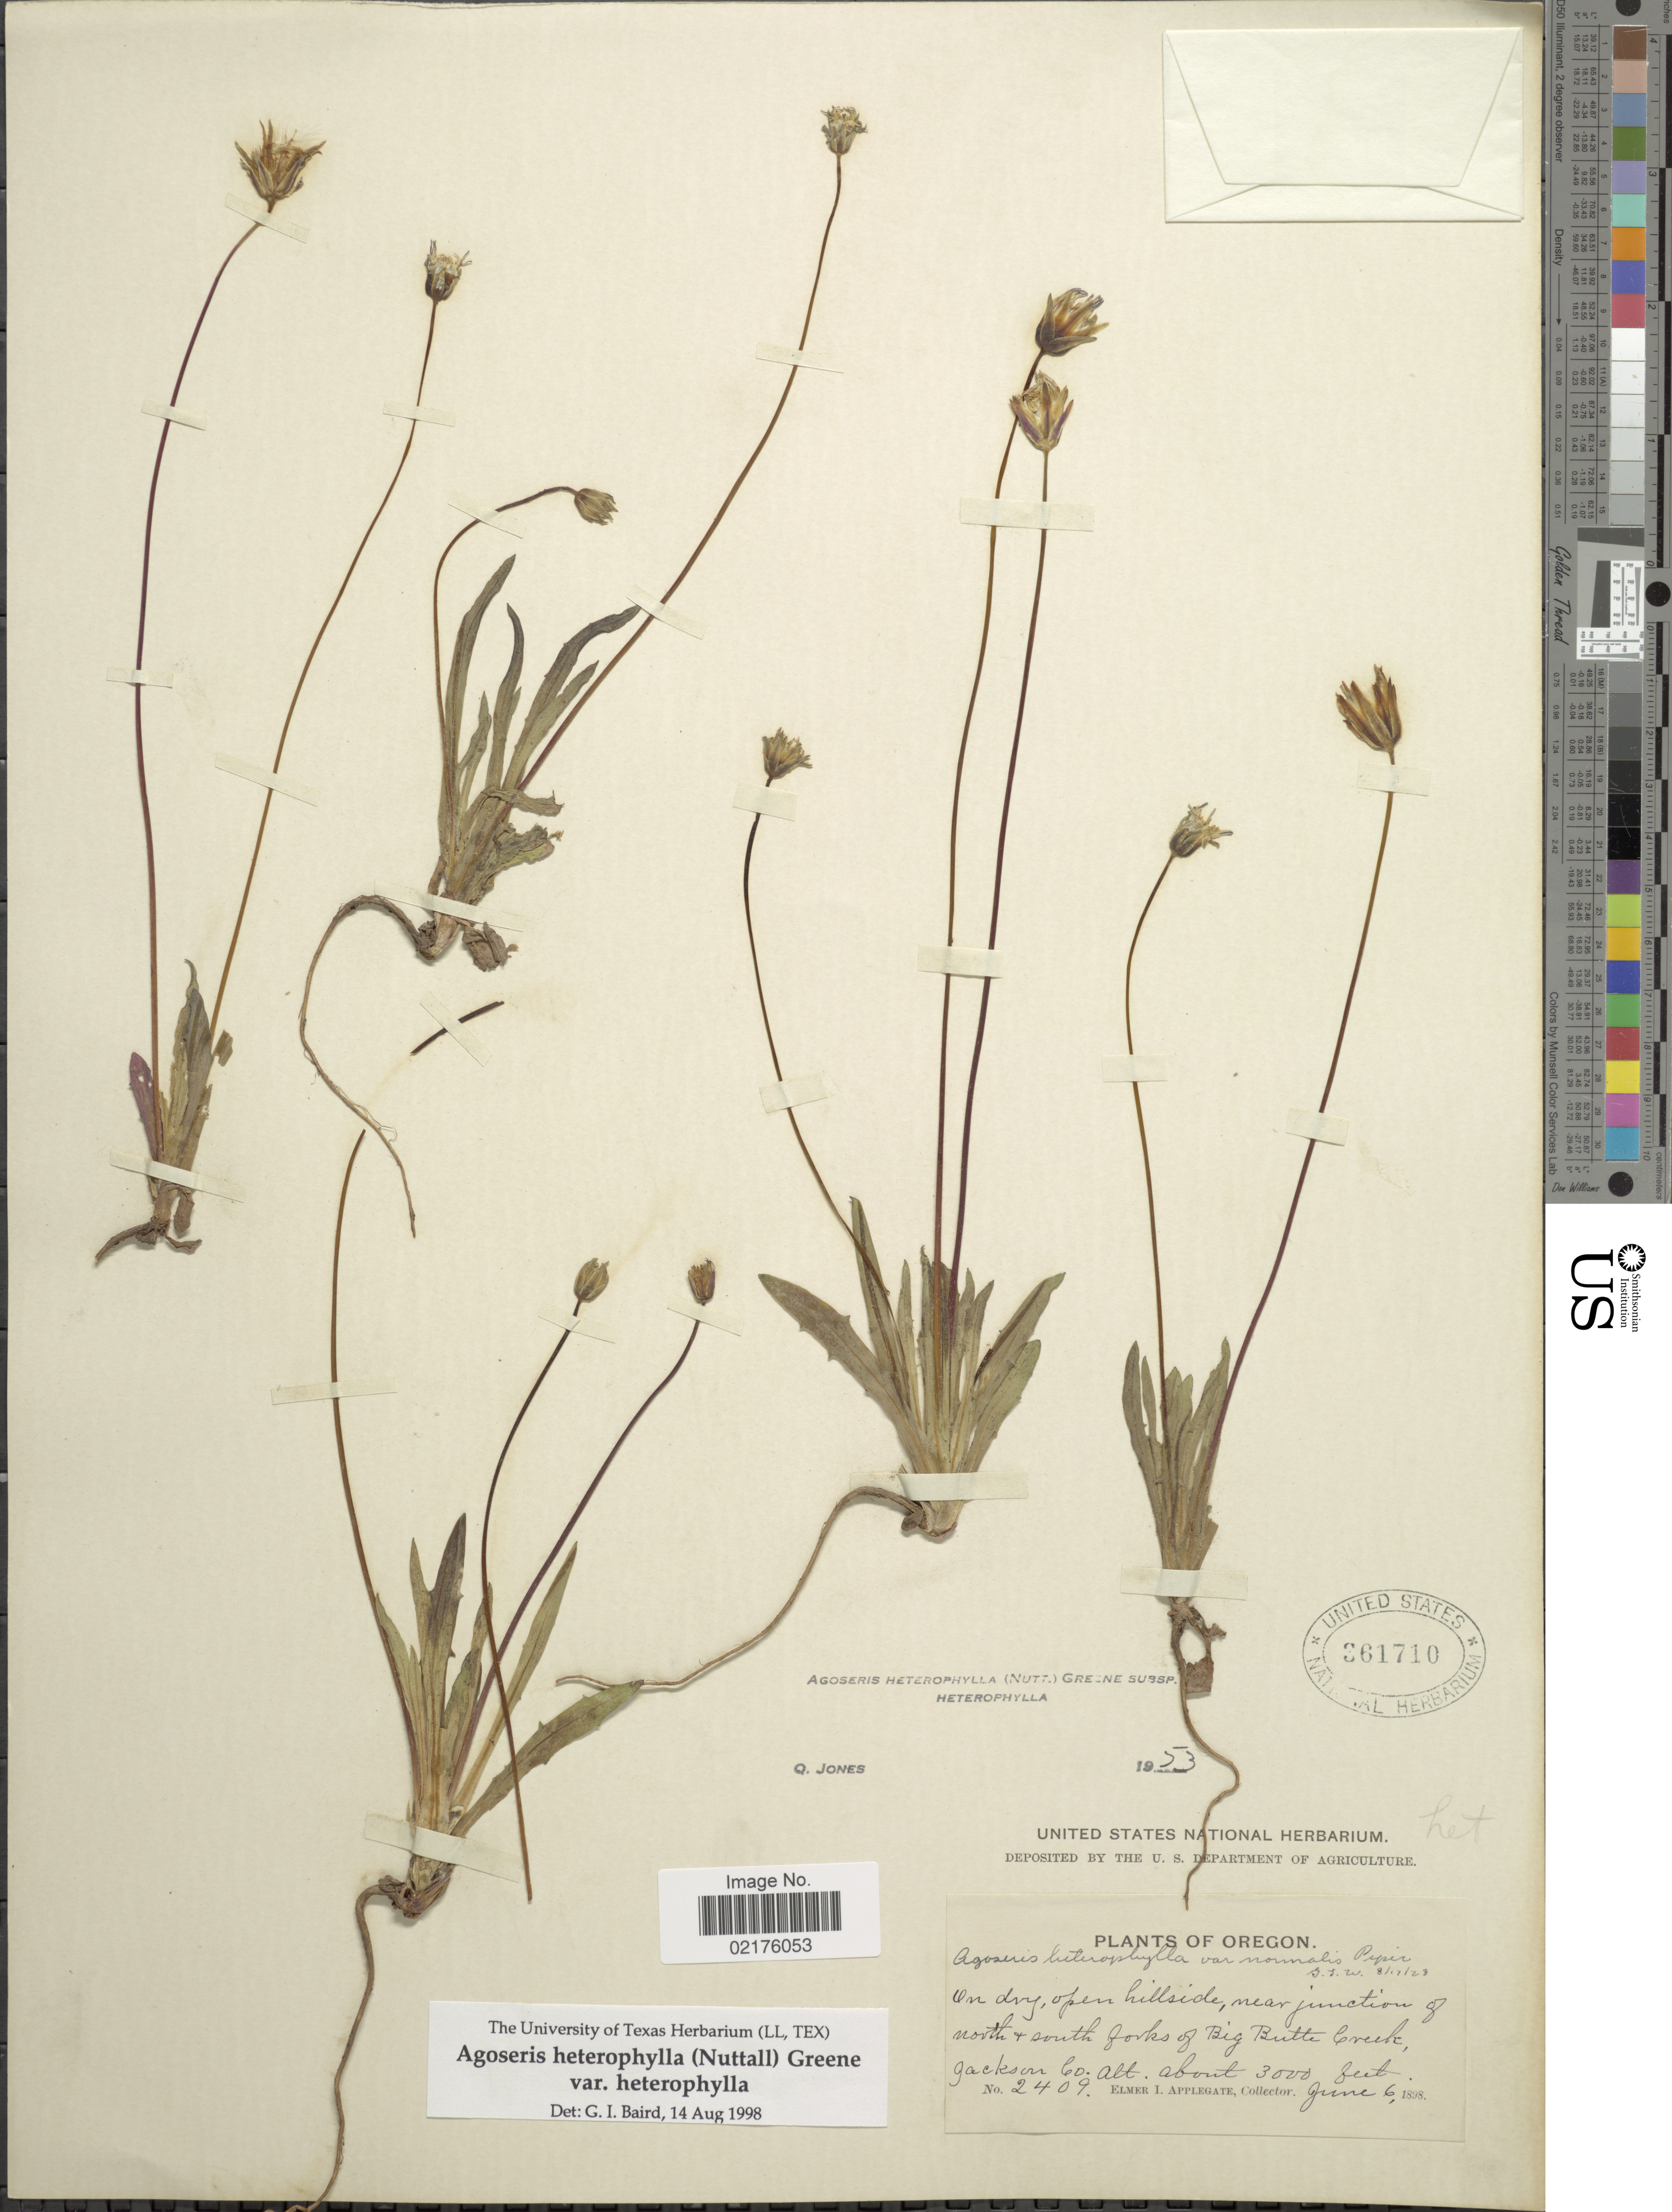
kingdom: Plantae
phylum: Tracheophyta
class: Magnoliopsida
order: Asterales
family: Asteraceae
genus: Agoseris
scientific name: Agoseris heterophylla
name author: (Nutt.) Greene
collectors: E. I. Applegate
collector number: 2409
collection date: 1898-06-06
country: United States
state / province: Oregon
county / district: Jackson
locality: Open hillside, near junction of north & south forks of Big Butte Creek, Jackson Co.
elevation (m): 914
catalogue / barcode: US 361710